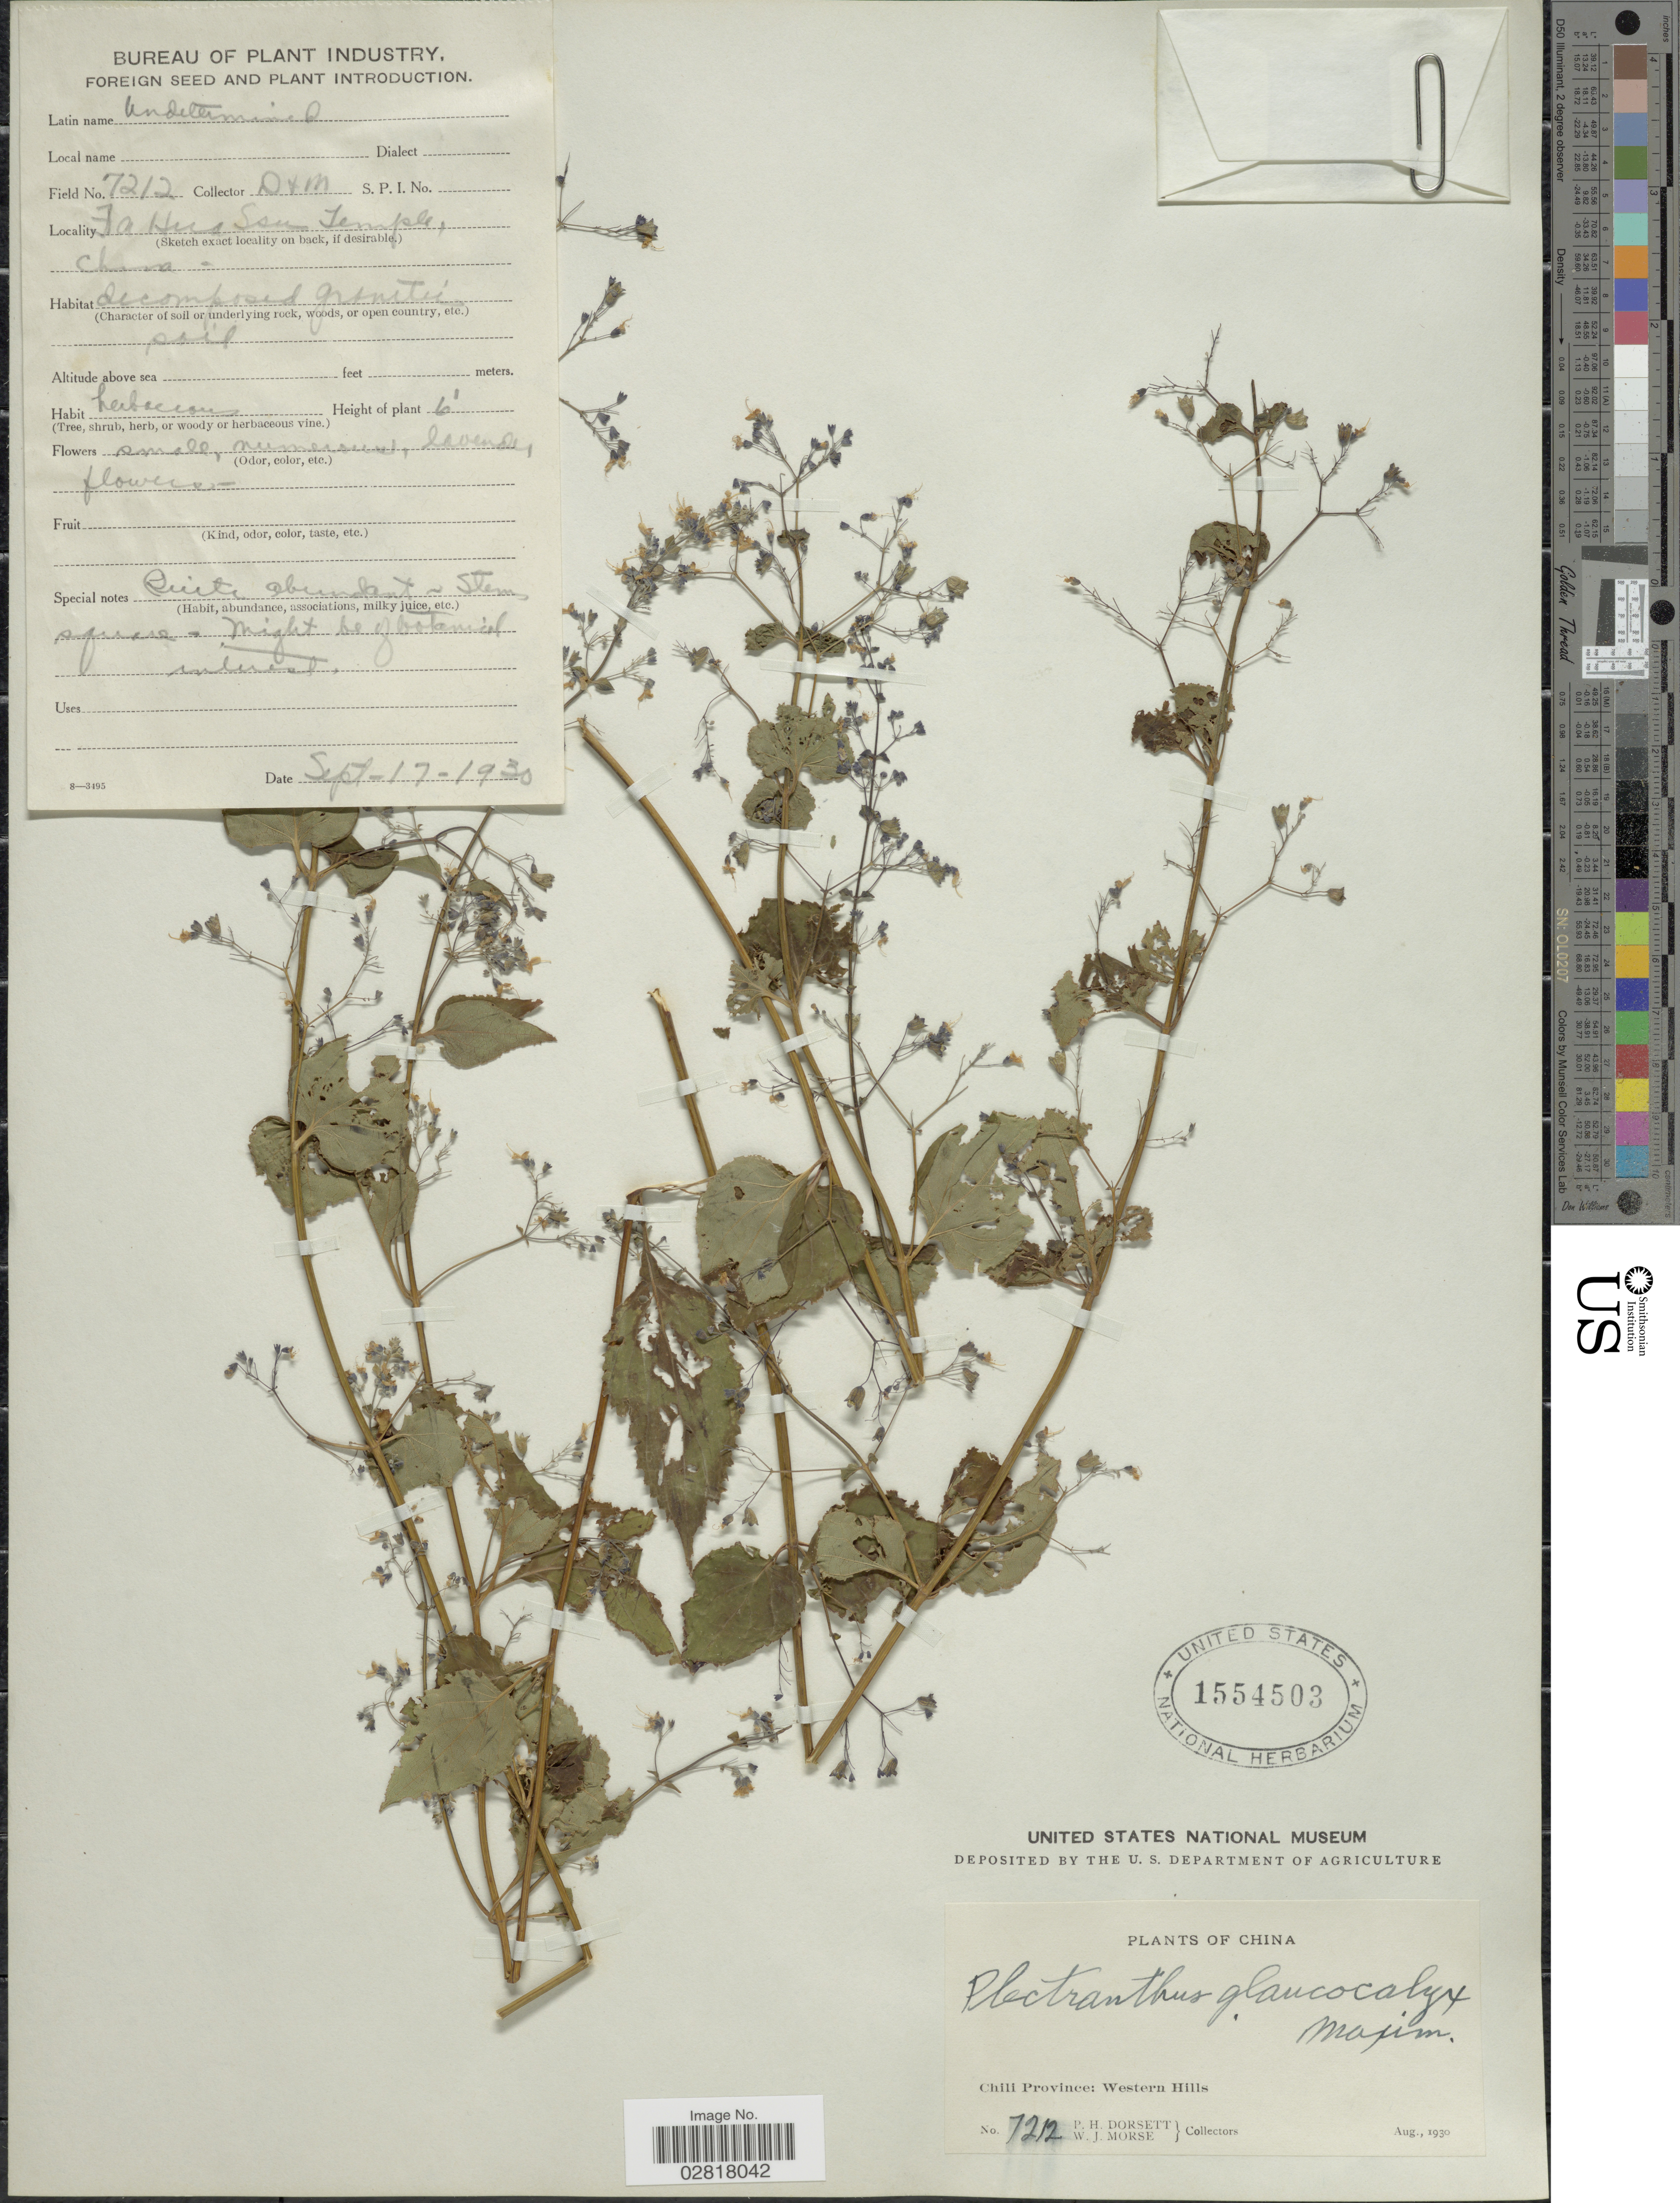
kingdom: Plantae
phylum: Tracheophyta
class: Magnoliopsida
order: Lamiales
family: Lamiaceae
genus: Plectranthus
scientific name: Plectranthus glaucocalyx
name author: Maxim.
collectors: P. H. Dorsett & W. J. Morse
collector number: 7212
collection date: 1930-09-17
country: China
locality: Chili Province: Western Hills, Fa Hua [interpreted] Ssu [interpreted] Temple.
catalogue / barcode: US 1554503